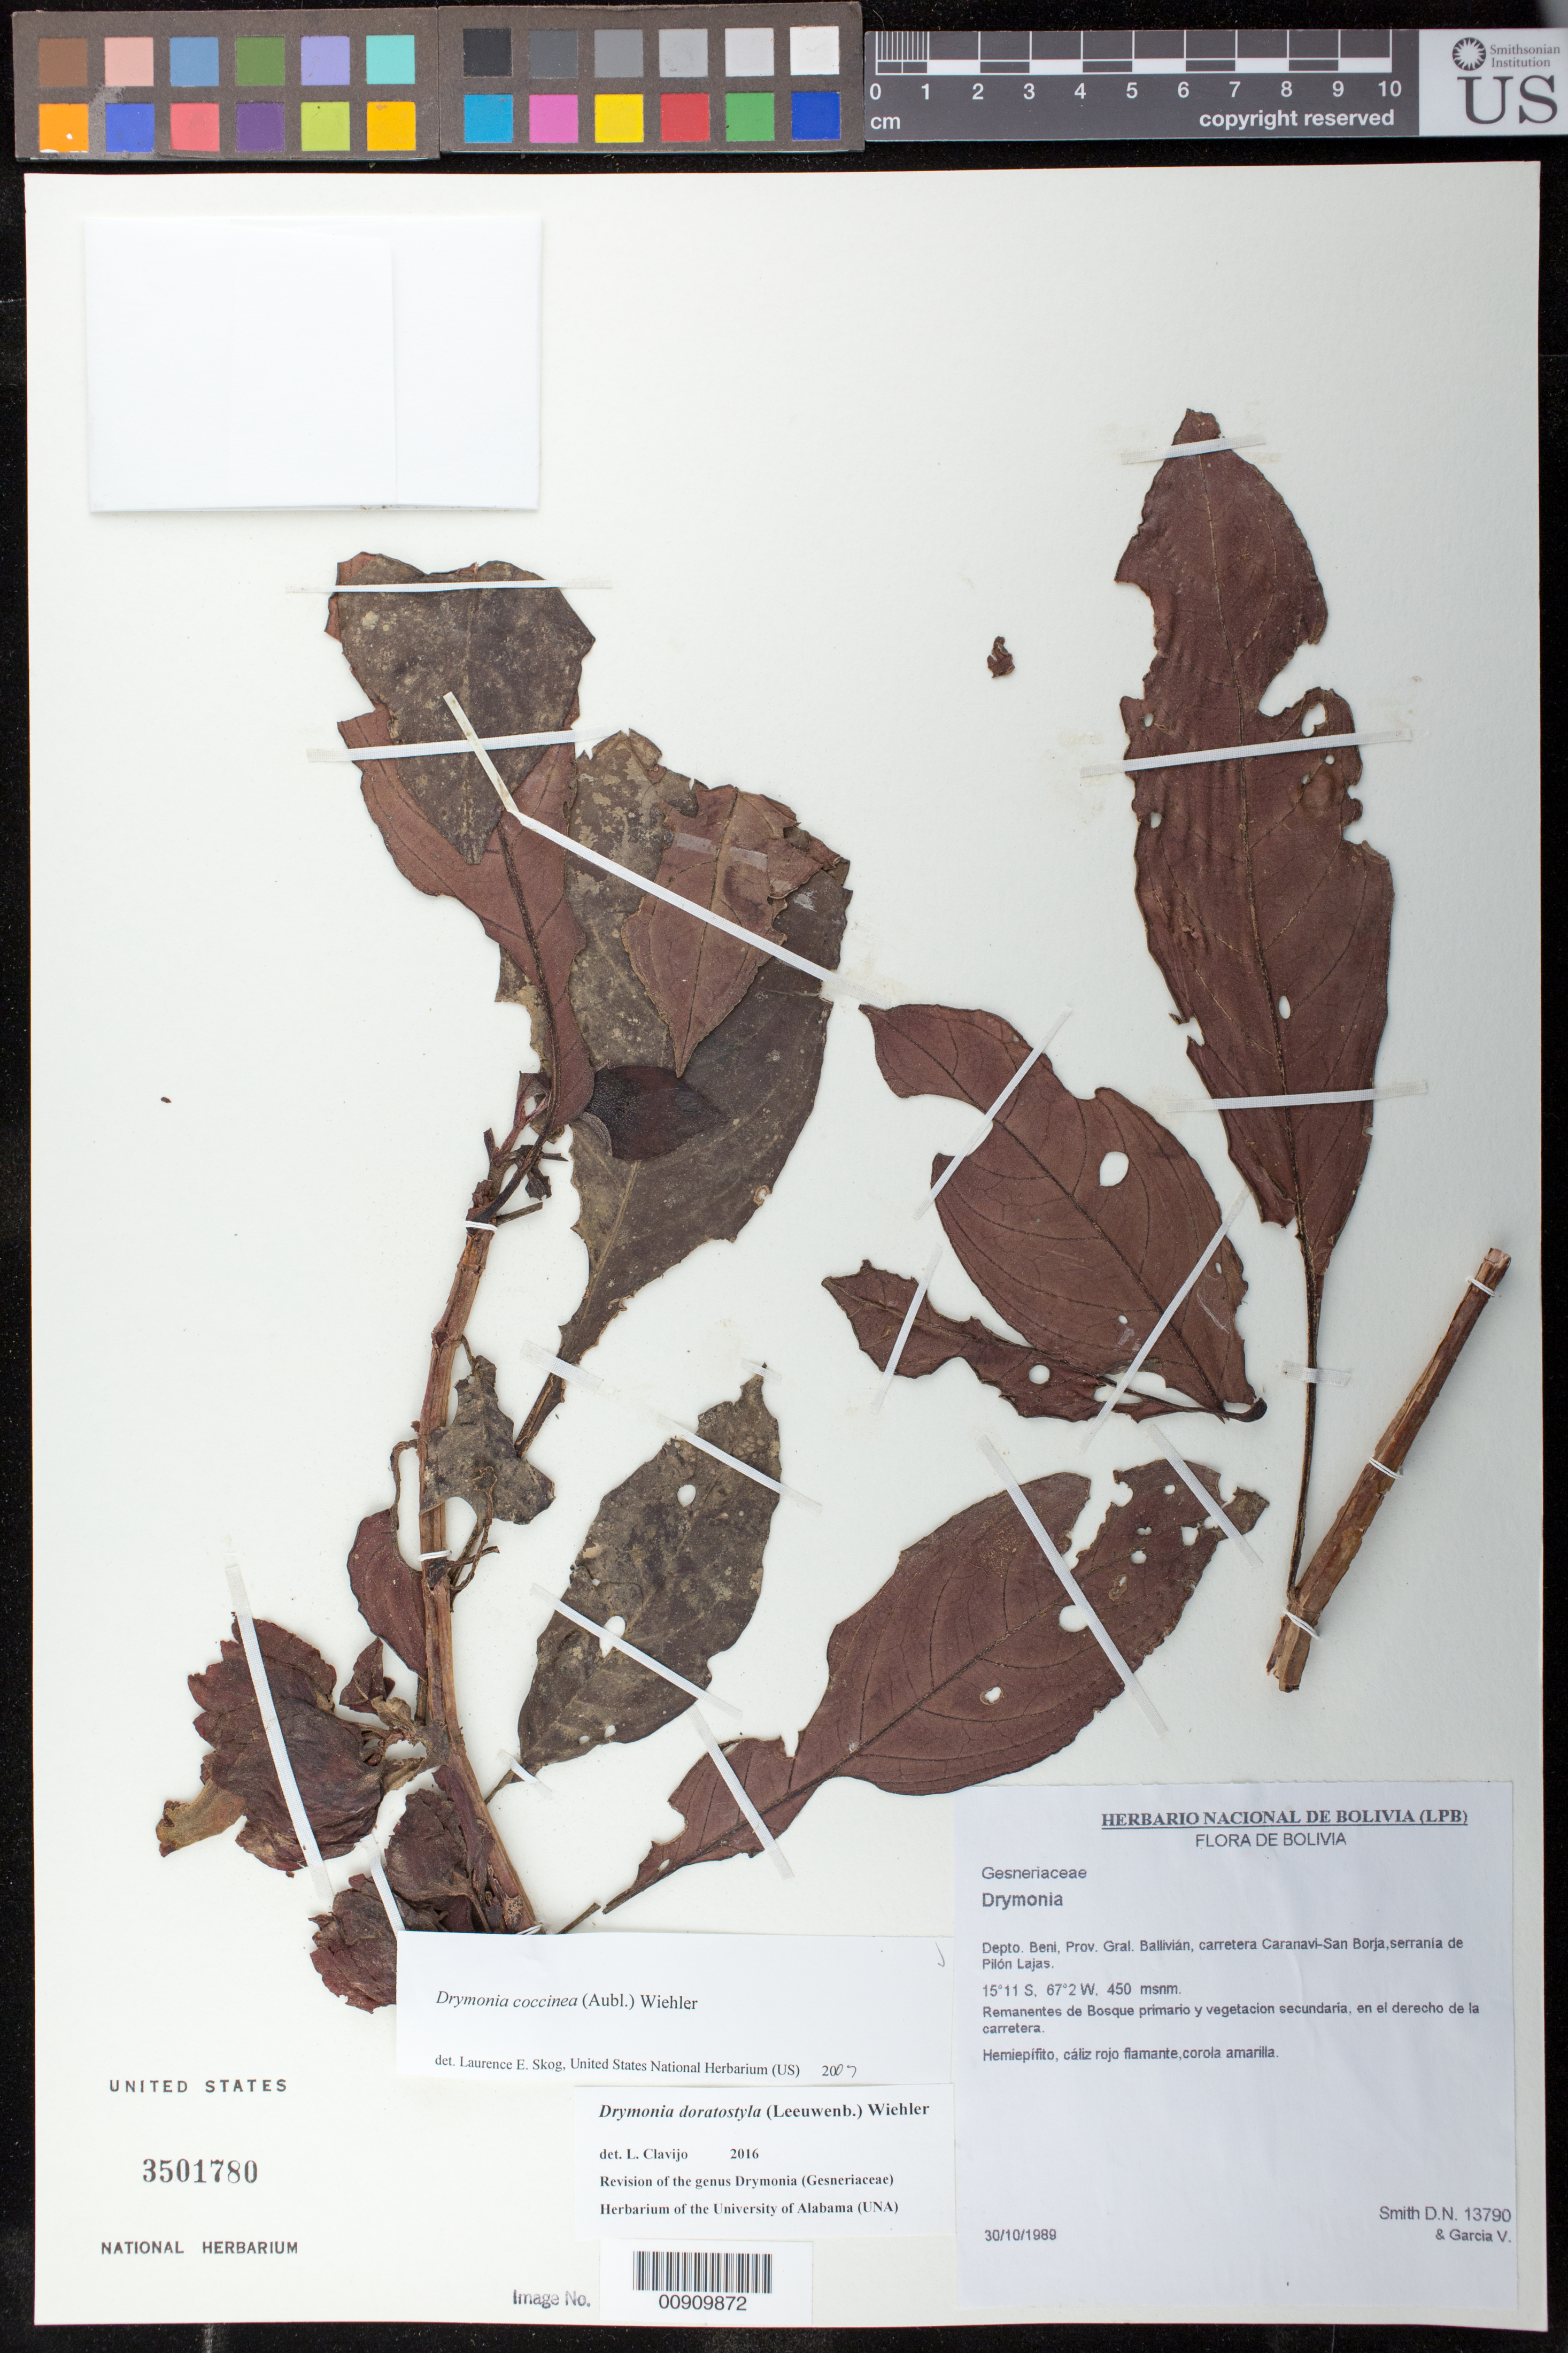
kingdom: Plantae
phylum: Tracheophyta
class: Magnoliopsida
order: Lamiales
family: Gesneriaceae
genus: Drymonia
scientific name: Drymonia doratostyla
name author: (Leeuwenb.) Wiehler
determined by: Clavijo, L.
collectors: D. Smith & V. García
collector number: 13790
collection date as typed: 30 Oct 1989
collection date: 1989-10-30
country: Bolivia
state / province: Beni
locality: Prov. Ballivian; Carretera Carinavi - San Borja, Serrania del Pilón Lajas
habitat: Remanentes de bosque primario y vegetación secundaria en el derecho de la carretera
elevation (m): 450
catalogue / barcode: US 3501780